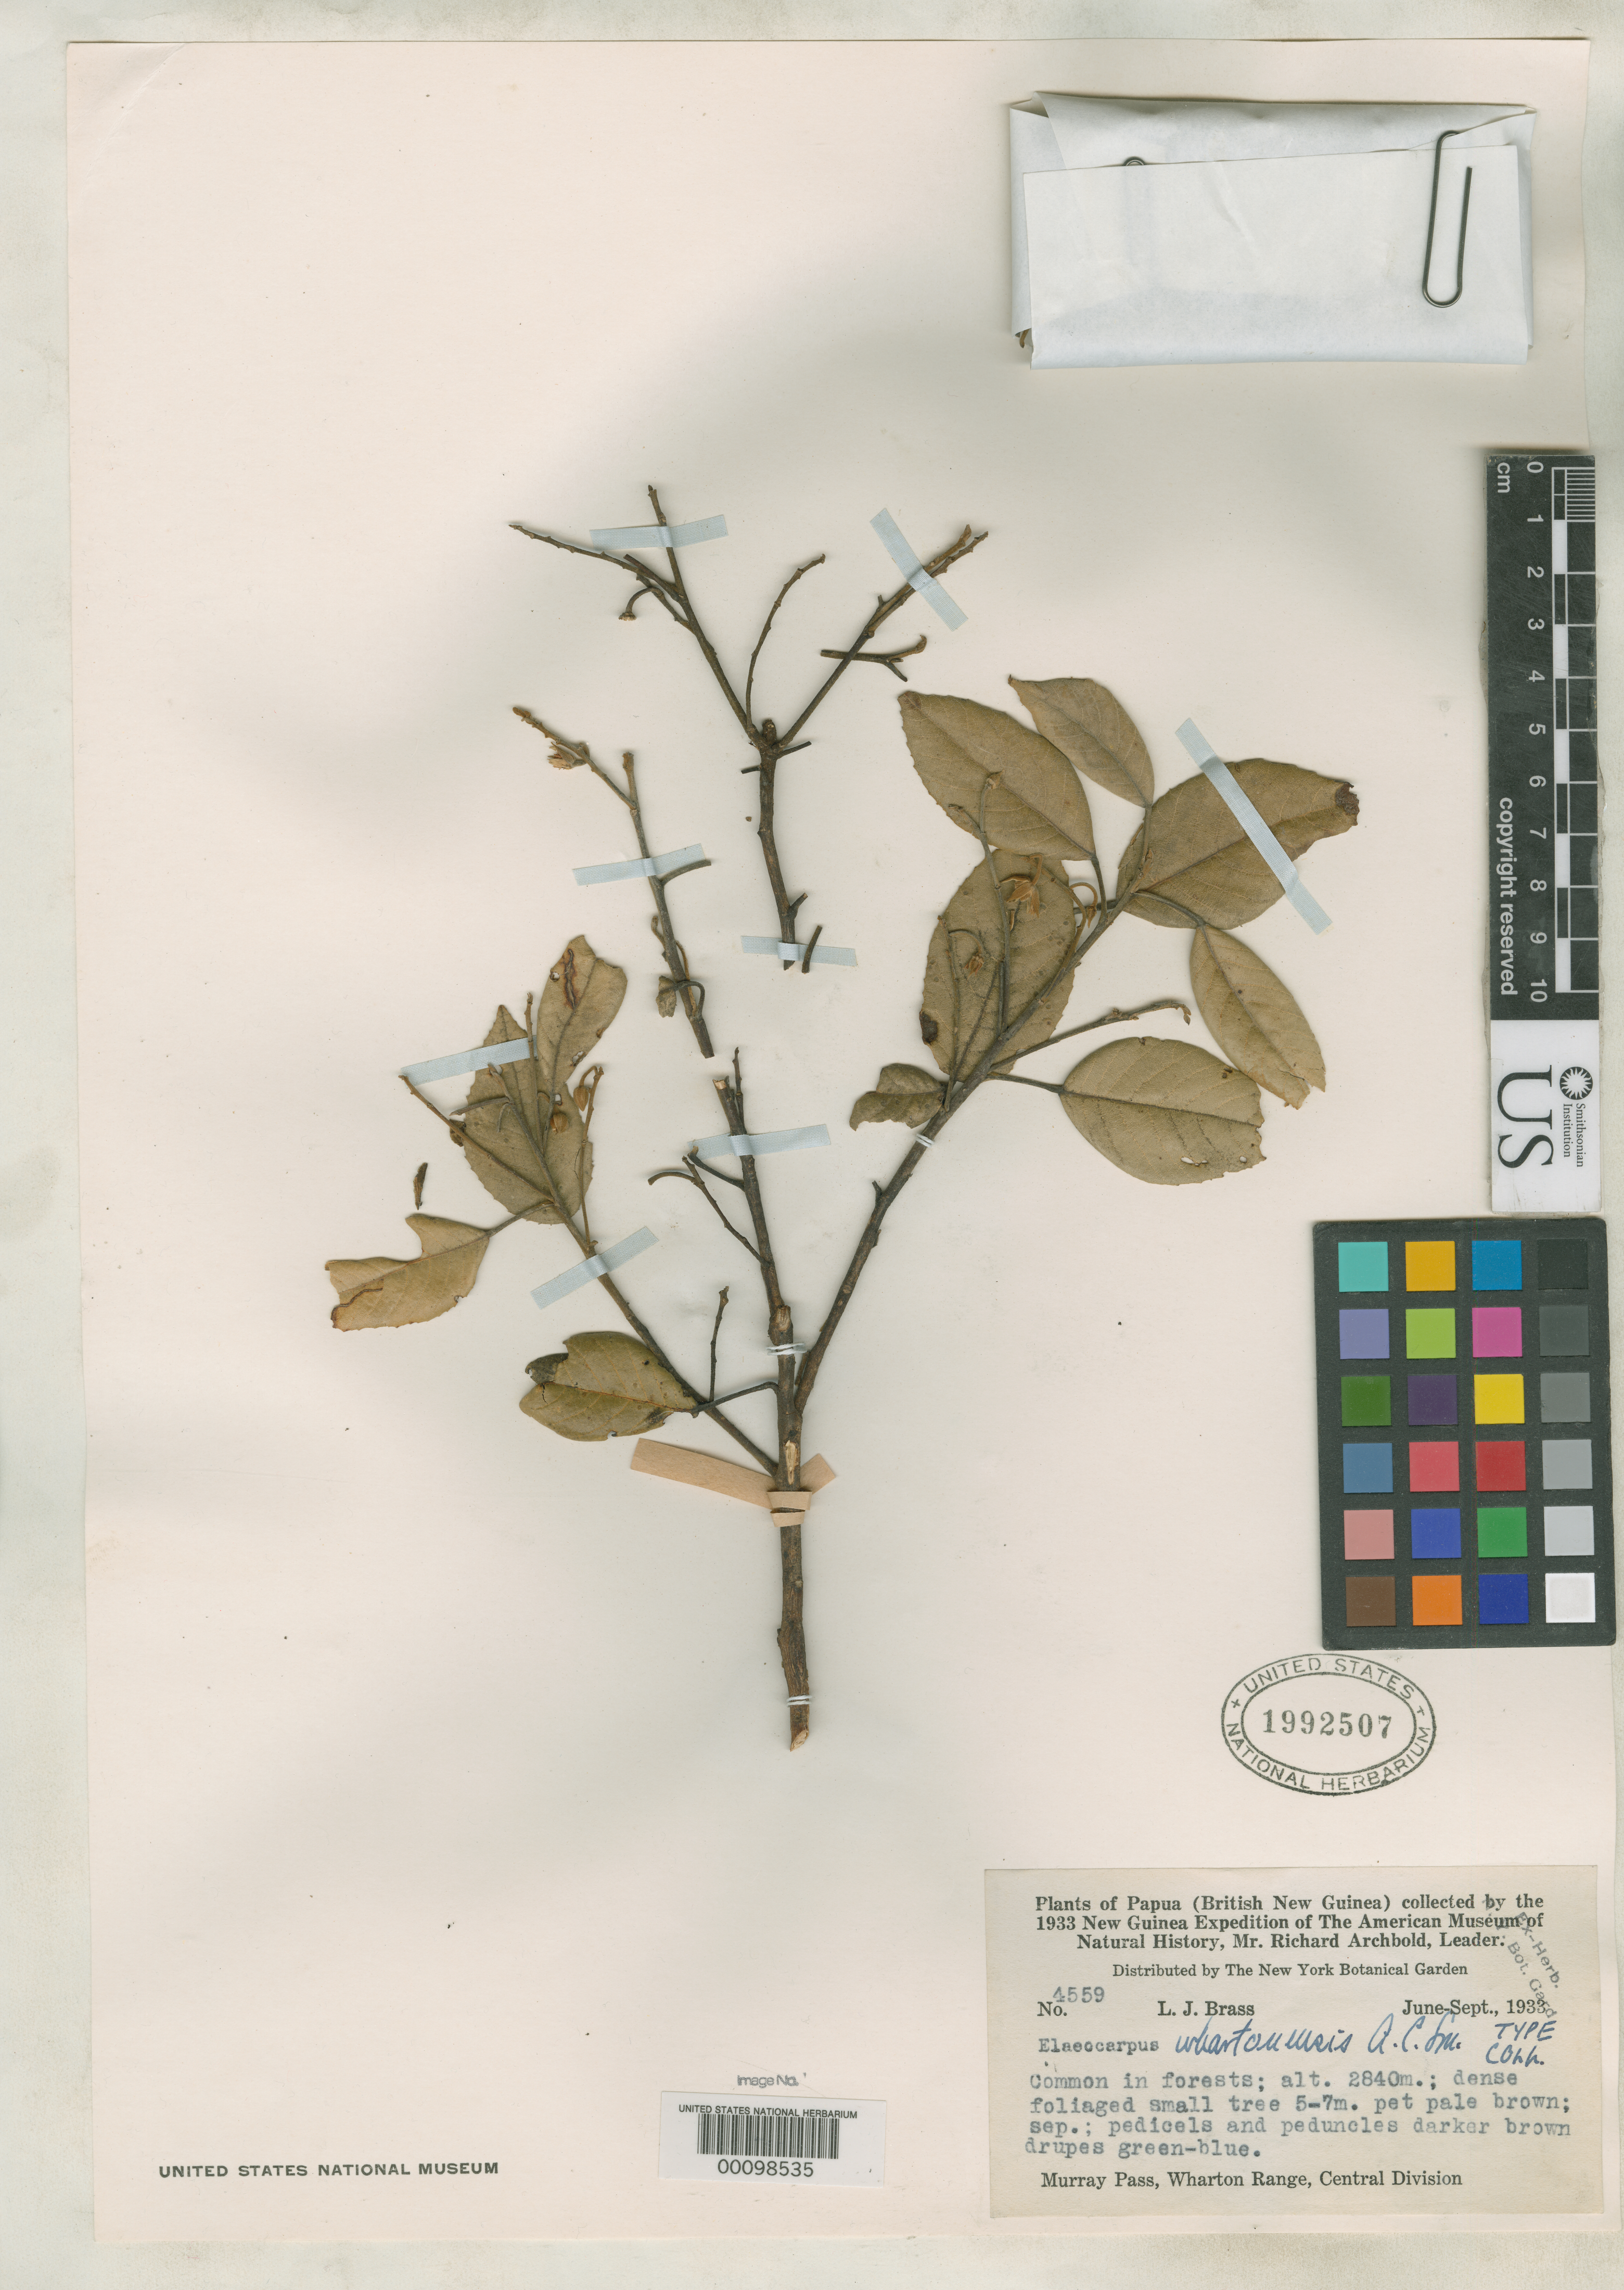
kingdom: Plantae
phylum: Tracheophyta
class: Magnoliopsida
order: Oxalidales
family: Elaeocarpaceae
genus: Elaeocarpus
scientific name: Elaeocarpus whartonensis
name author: A.C. Sm.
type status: Isotype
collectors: L. J. Brass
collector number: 4559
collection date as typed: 19 Jul 1933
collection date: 1933-07-19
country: Papua New Guinea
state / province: Central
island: New Guinea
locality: Murray Pass, Wharton Range.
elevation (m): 2840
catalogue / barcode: US 1992507